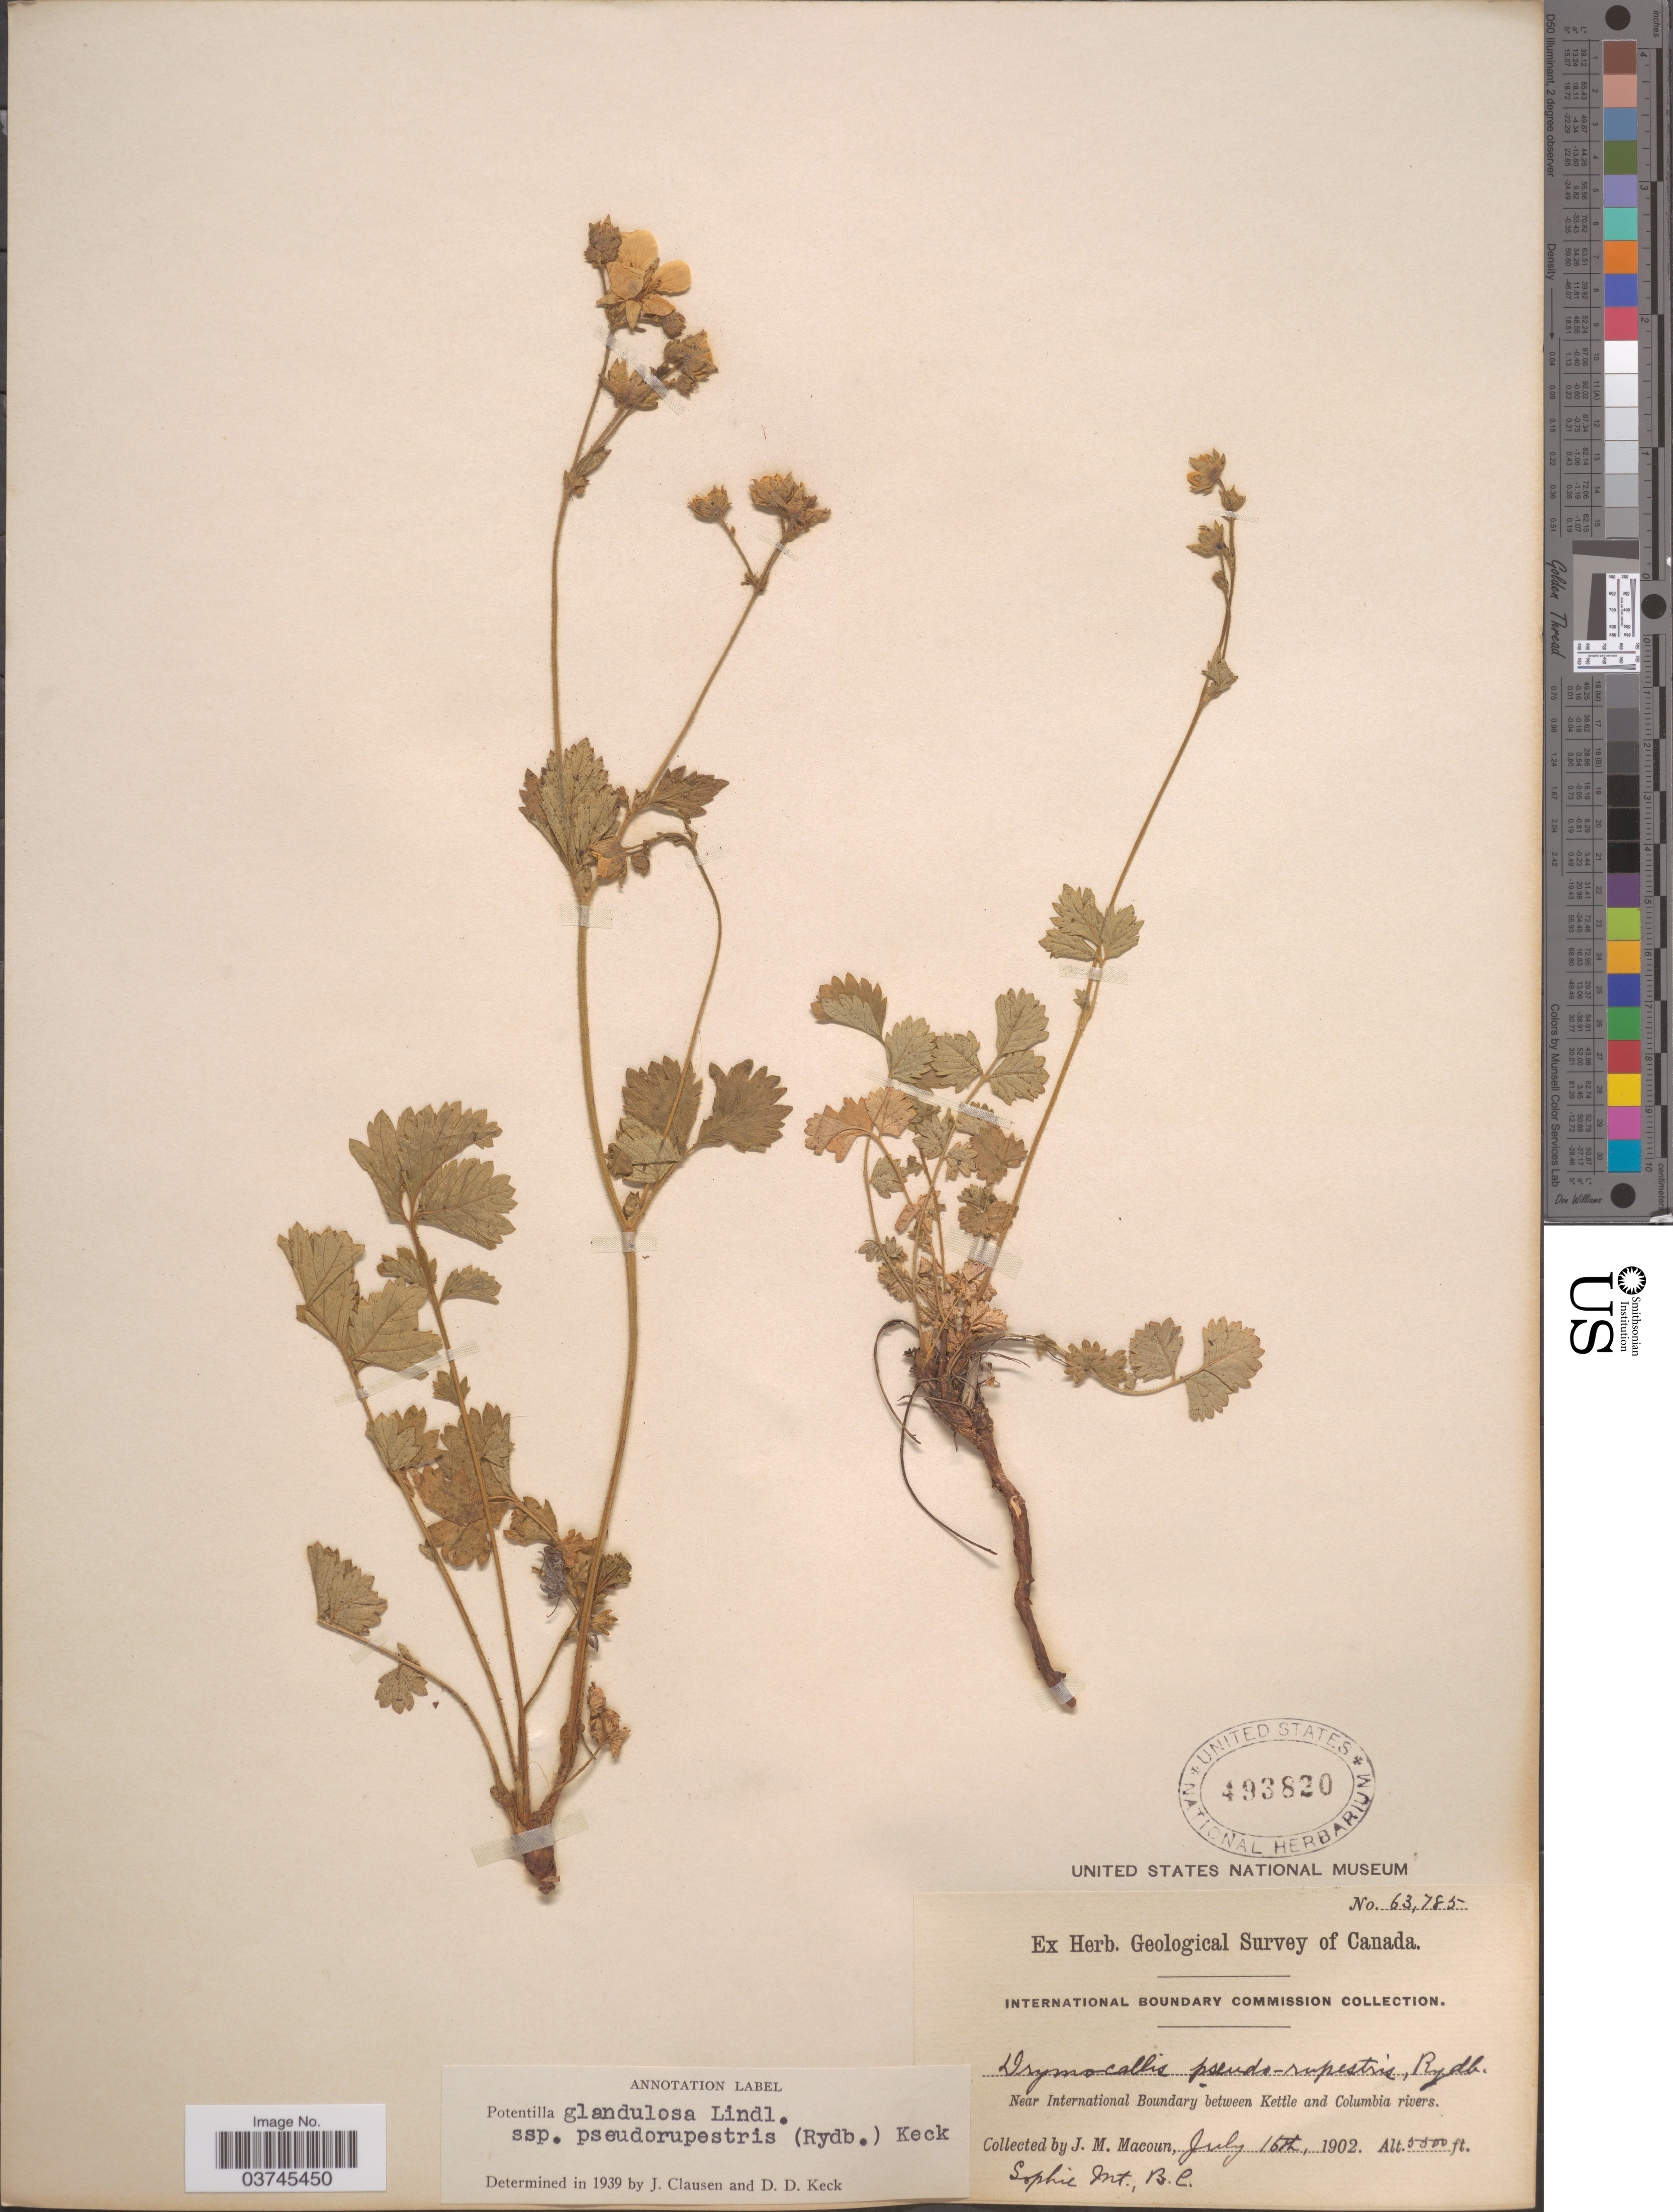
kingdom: Plantae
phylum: Tracheophyta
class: Magnoliopsida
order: Rosales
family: Rosaceae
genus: Drymocallis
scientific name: Drymocallis pseudorupestris var. saxicola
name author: Ertter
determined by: Strong, Mark T., (BOT), Smithsonian Institution - National Museum of Natural History (UNITED STATES)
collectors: J. M. Macoun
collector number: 63785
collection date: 1902-07-16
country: Canada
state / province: British Columbia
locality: Near International Boundary between Kettle and Columbia rivers. Sophie Mt.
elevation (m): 1676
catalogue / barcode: US 493820